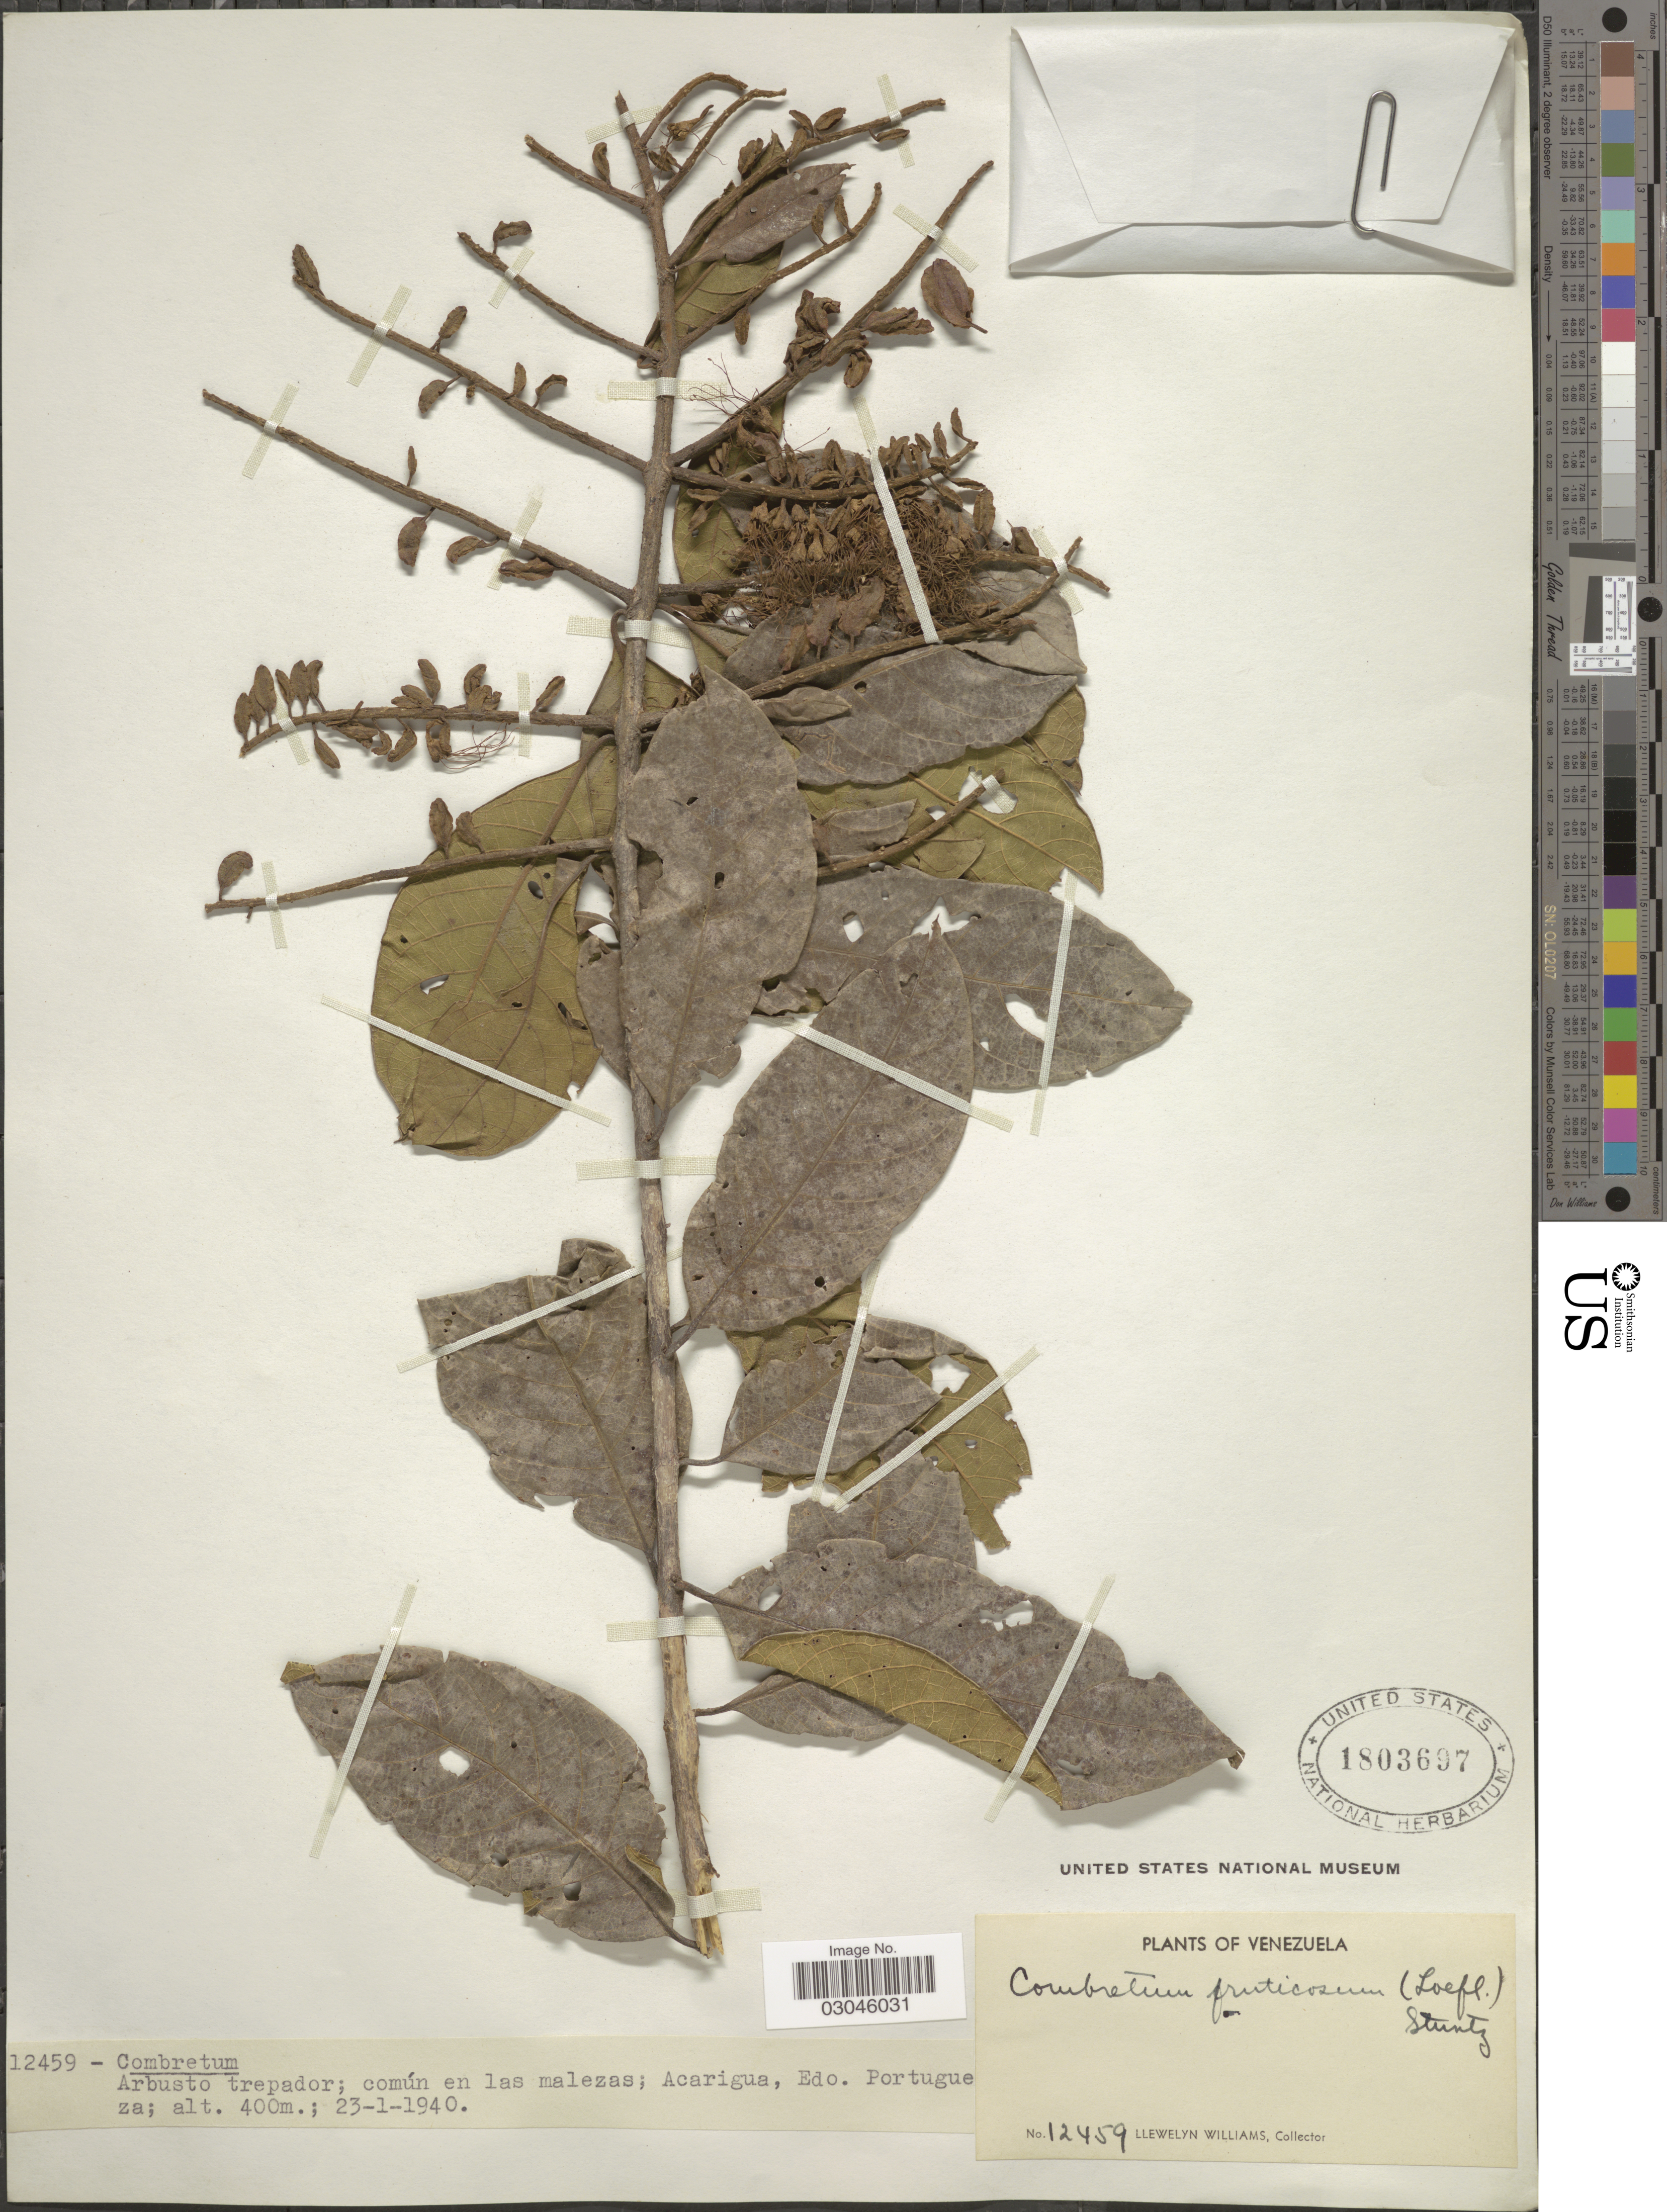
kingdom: Plantae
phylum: Tracheophyta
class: Magnoliopsida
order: Myrtales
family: Combretaceae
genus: Combretum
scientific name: Combretum fruticosum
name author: (Loefl.) Stuntz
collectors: Ll. Williams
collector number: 12459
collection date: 1940-01-23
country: Venezuela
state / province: Portuguesa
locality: Acarigua.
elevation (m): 400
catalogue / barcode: US 1803697